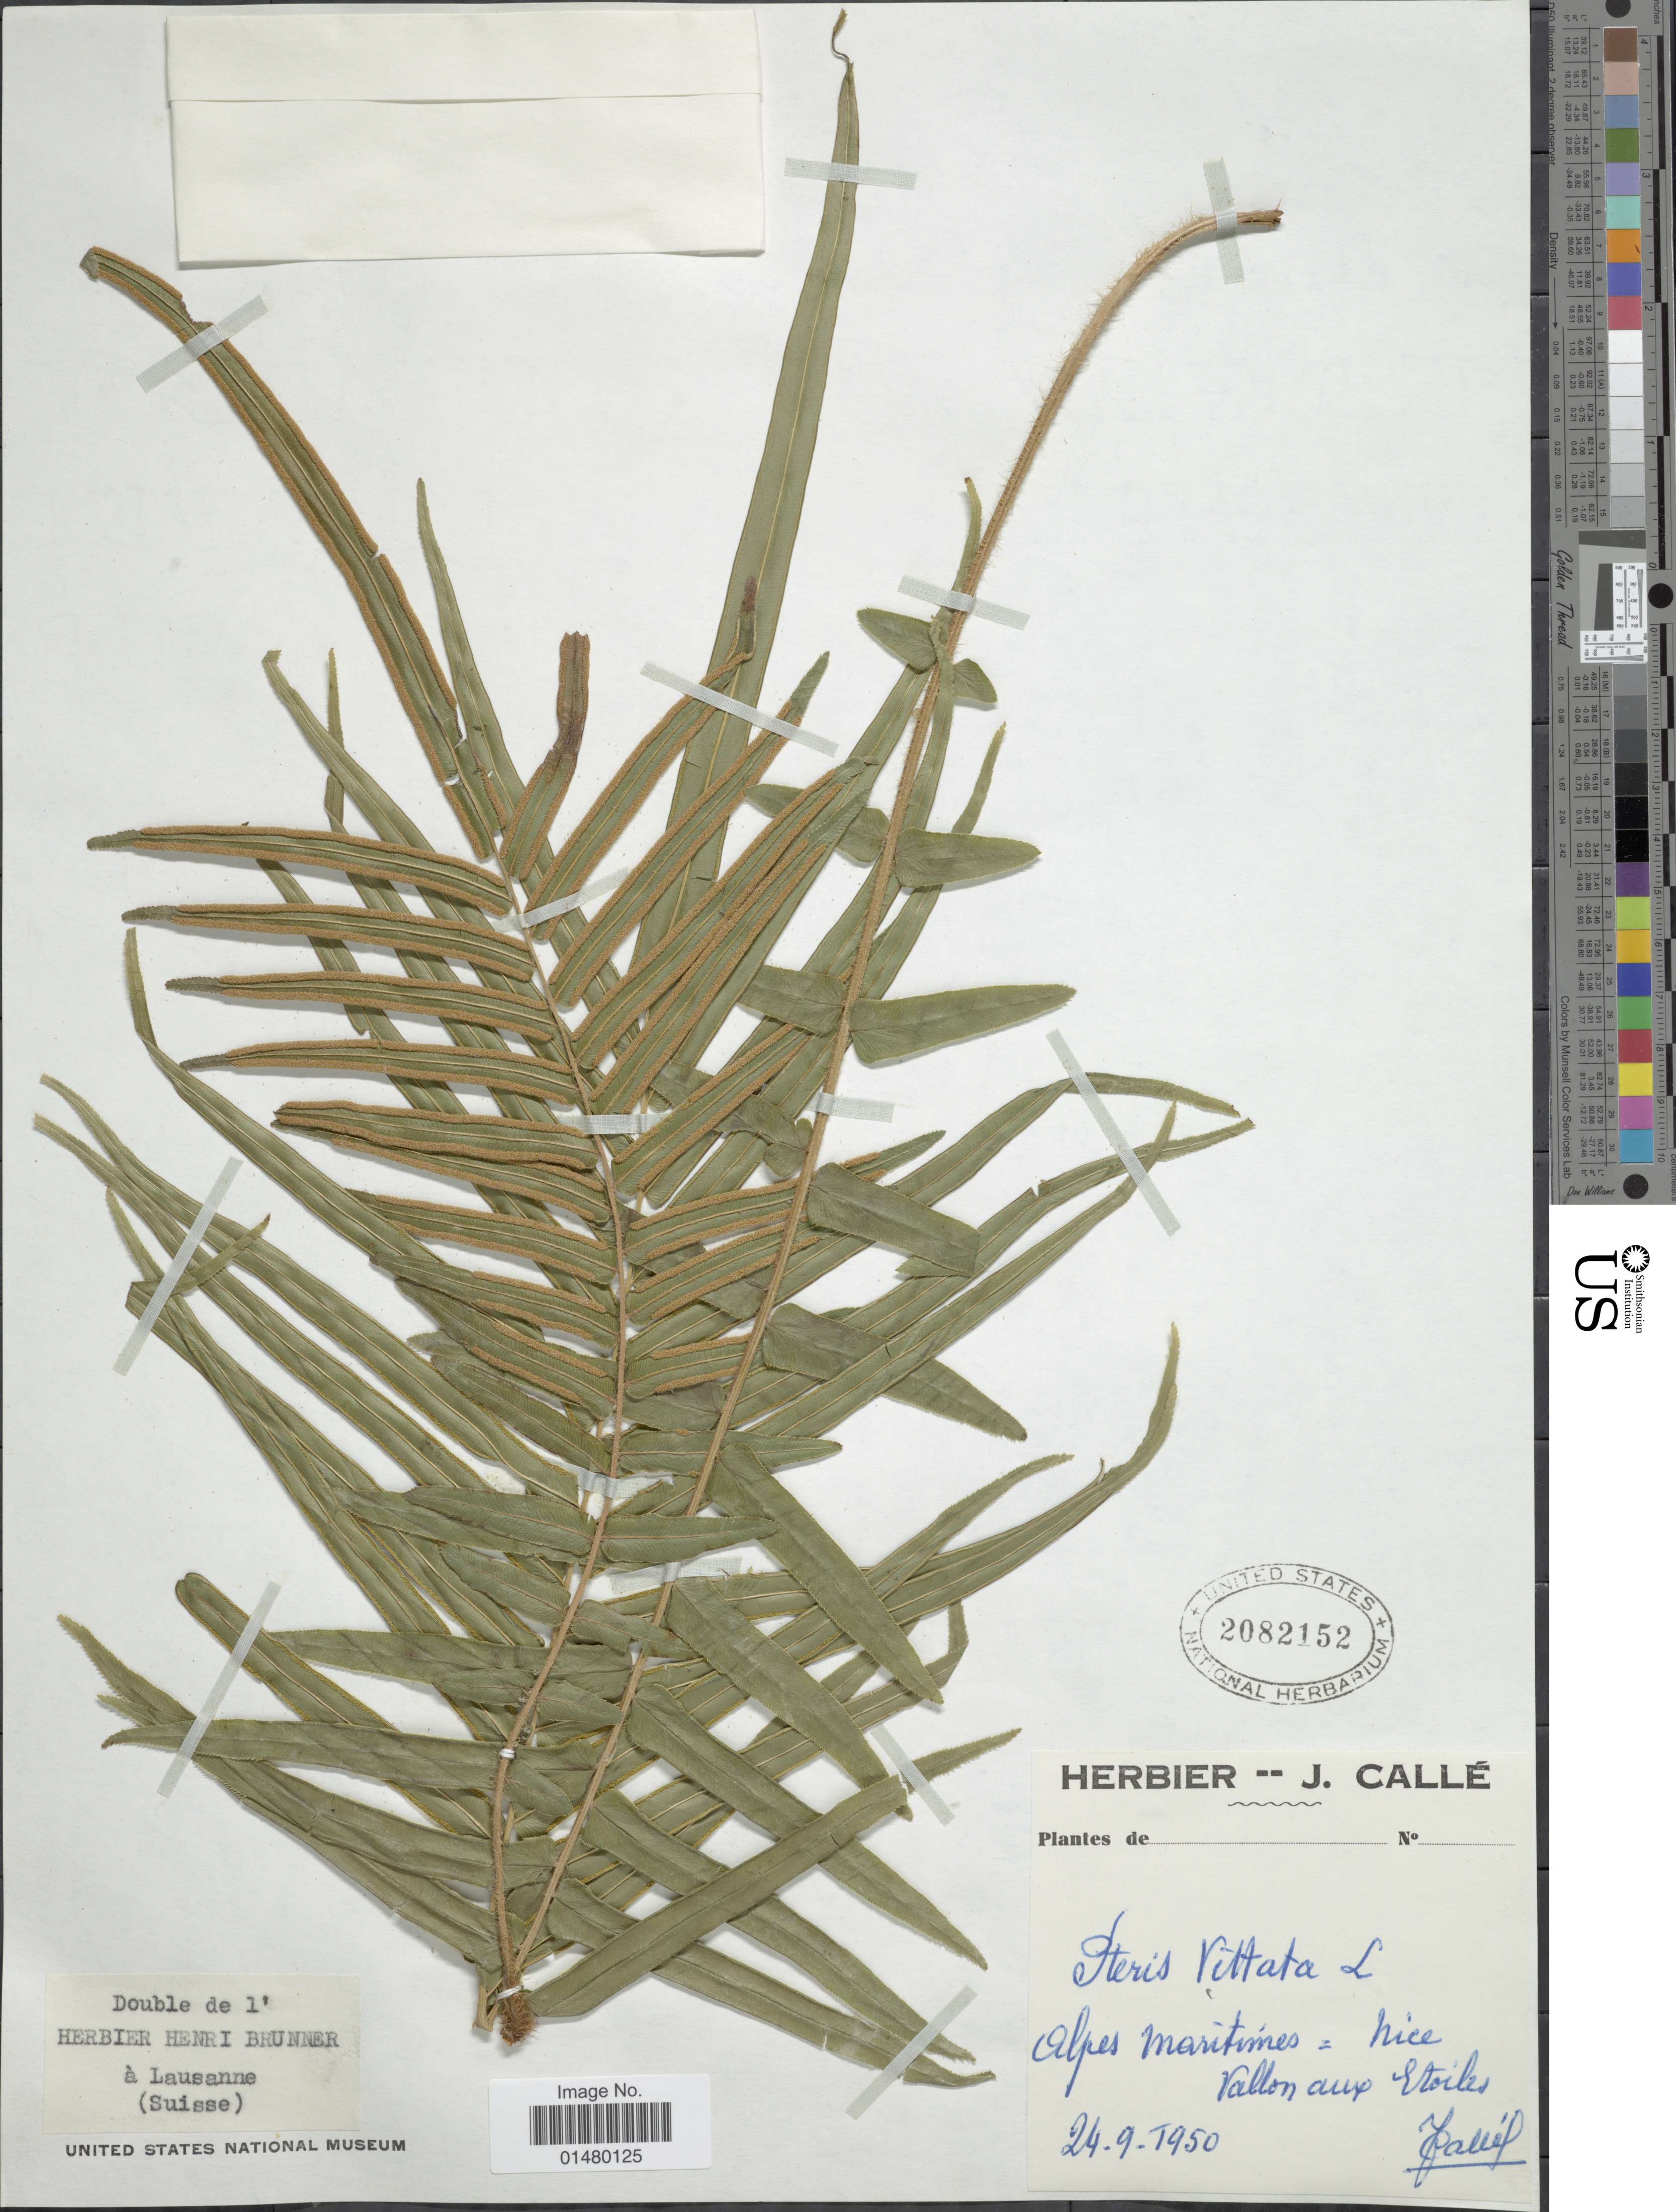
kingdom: Plantae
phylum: Tracheophyta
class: Polypodiopsida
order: Polypodiales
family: Pteridaceae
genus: Pteris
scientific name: Pteris vittata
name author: L.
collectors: Calle, J.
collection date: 1950-09-24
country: France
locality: Alpes Maritimes - Nice, Vallon aux Etoiles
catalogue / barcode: US 2082152